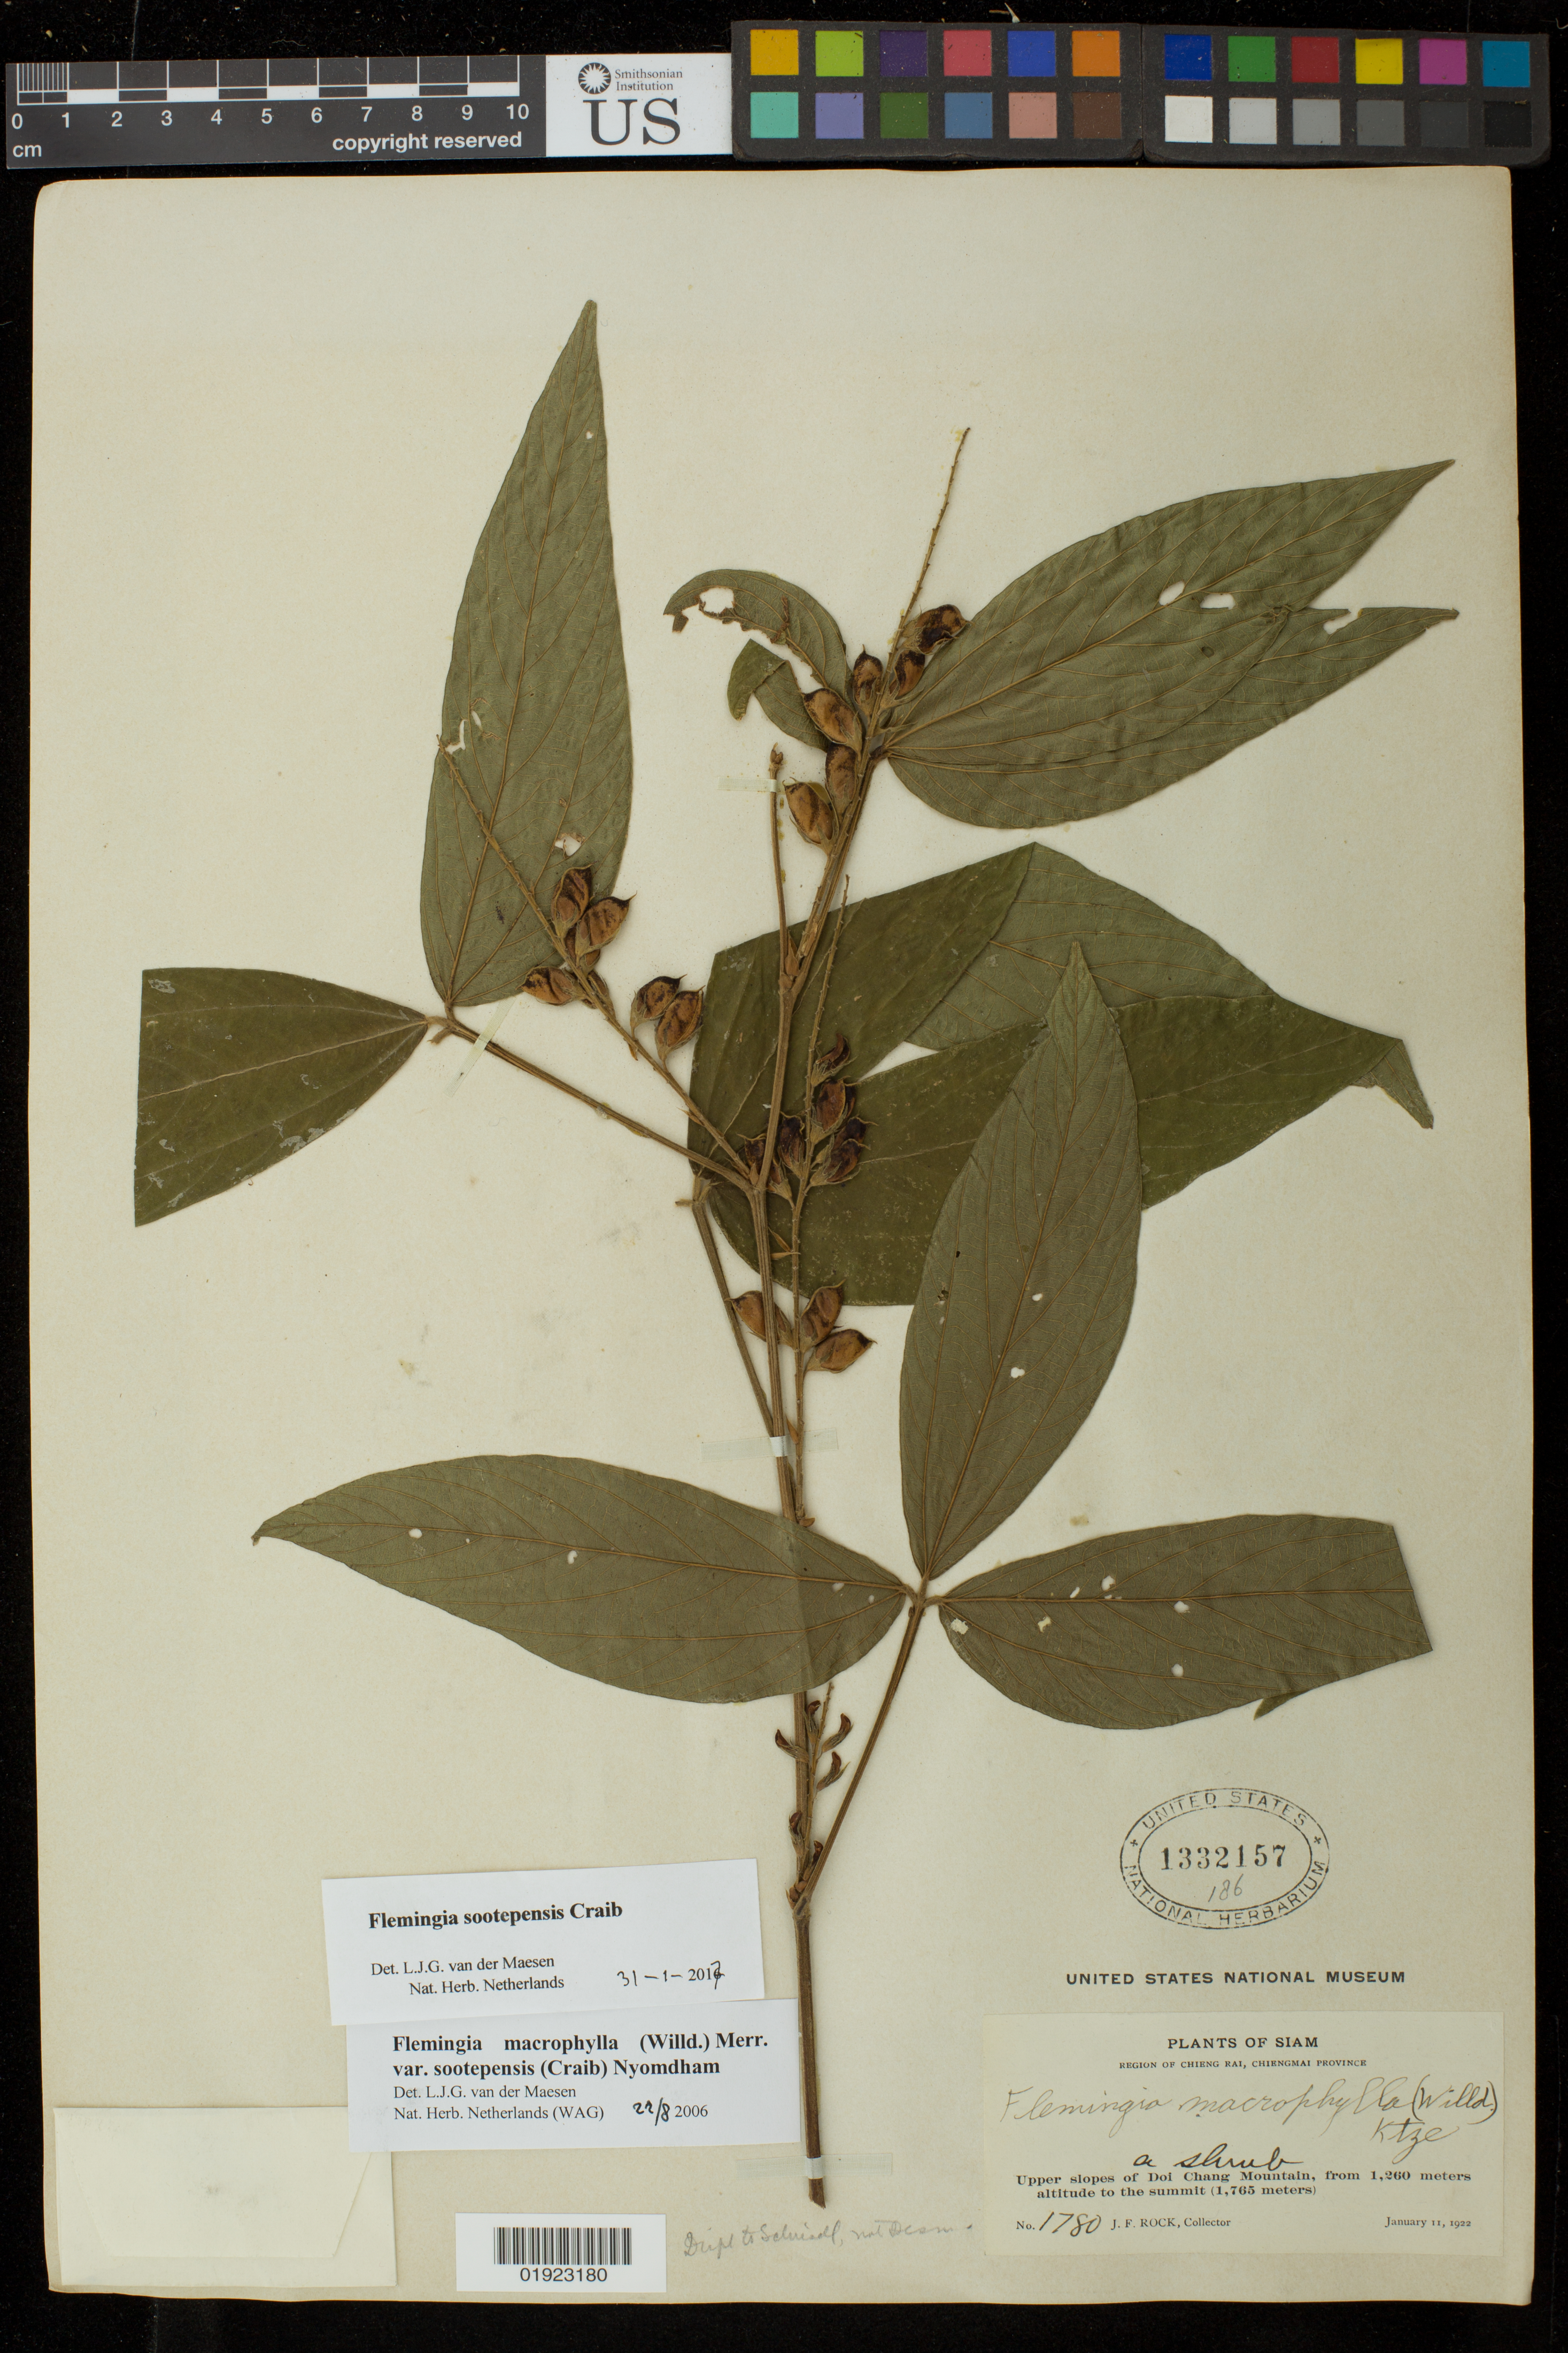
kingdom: Plantae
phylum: Tracheophyta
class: Magnoliopsida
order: Fabales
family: Fabaceae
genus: Flemingia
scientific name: Flemingia sootepensis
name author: Craib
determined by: van der Maesen, L.J.G.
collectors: J. F. Rock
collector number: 1780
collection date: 1922-01-11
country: Thailand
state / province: Chiang Rai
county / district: Chiengmai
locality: Upper slopes of Doi Chang Mountain.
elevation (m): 1260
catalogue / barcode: US 1332157